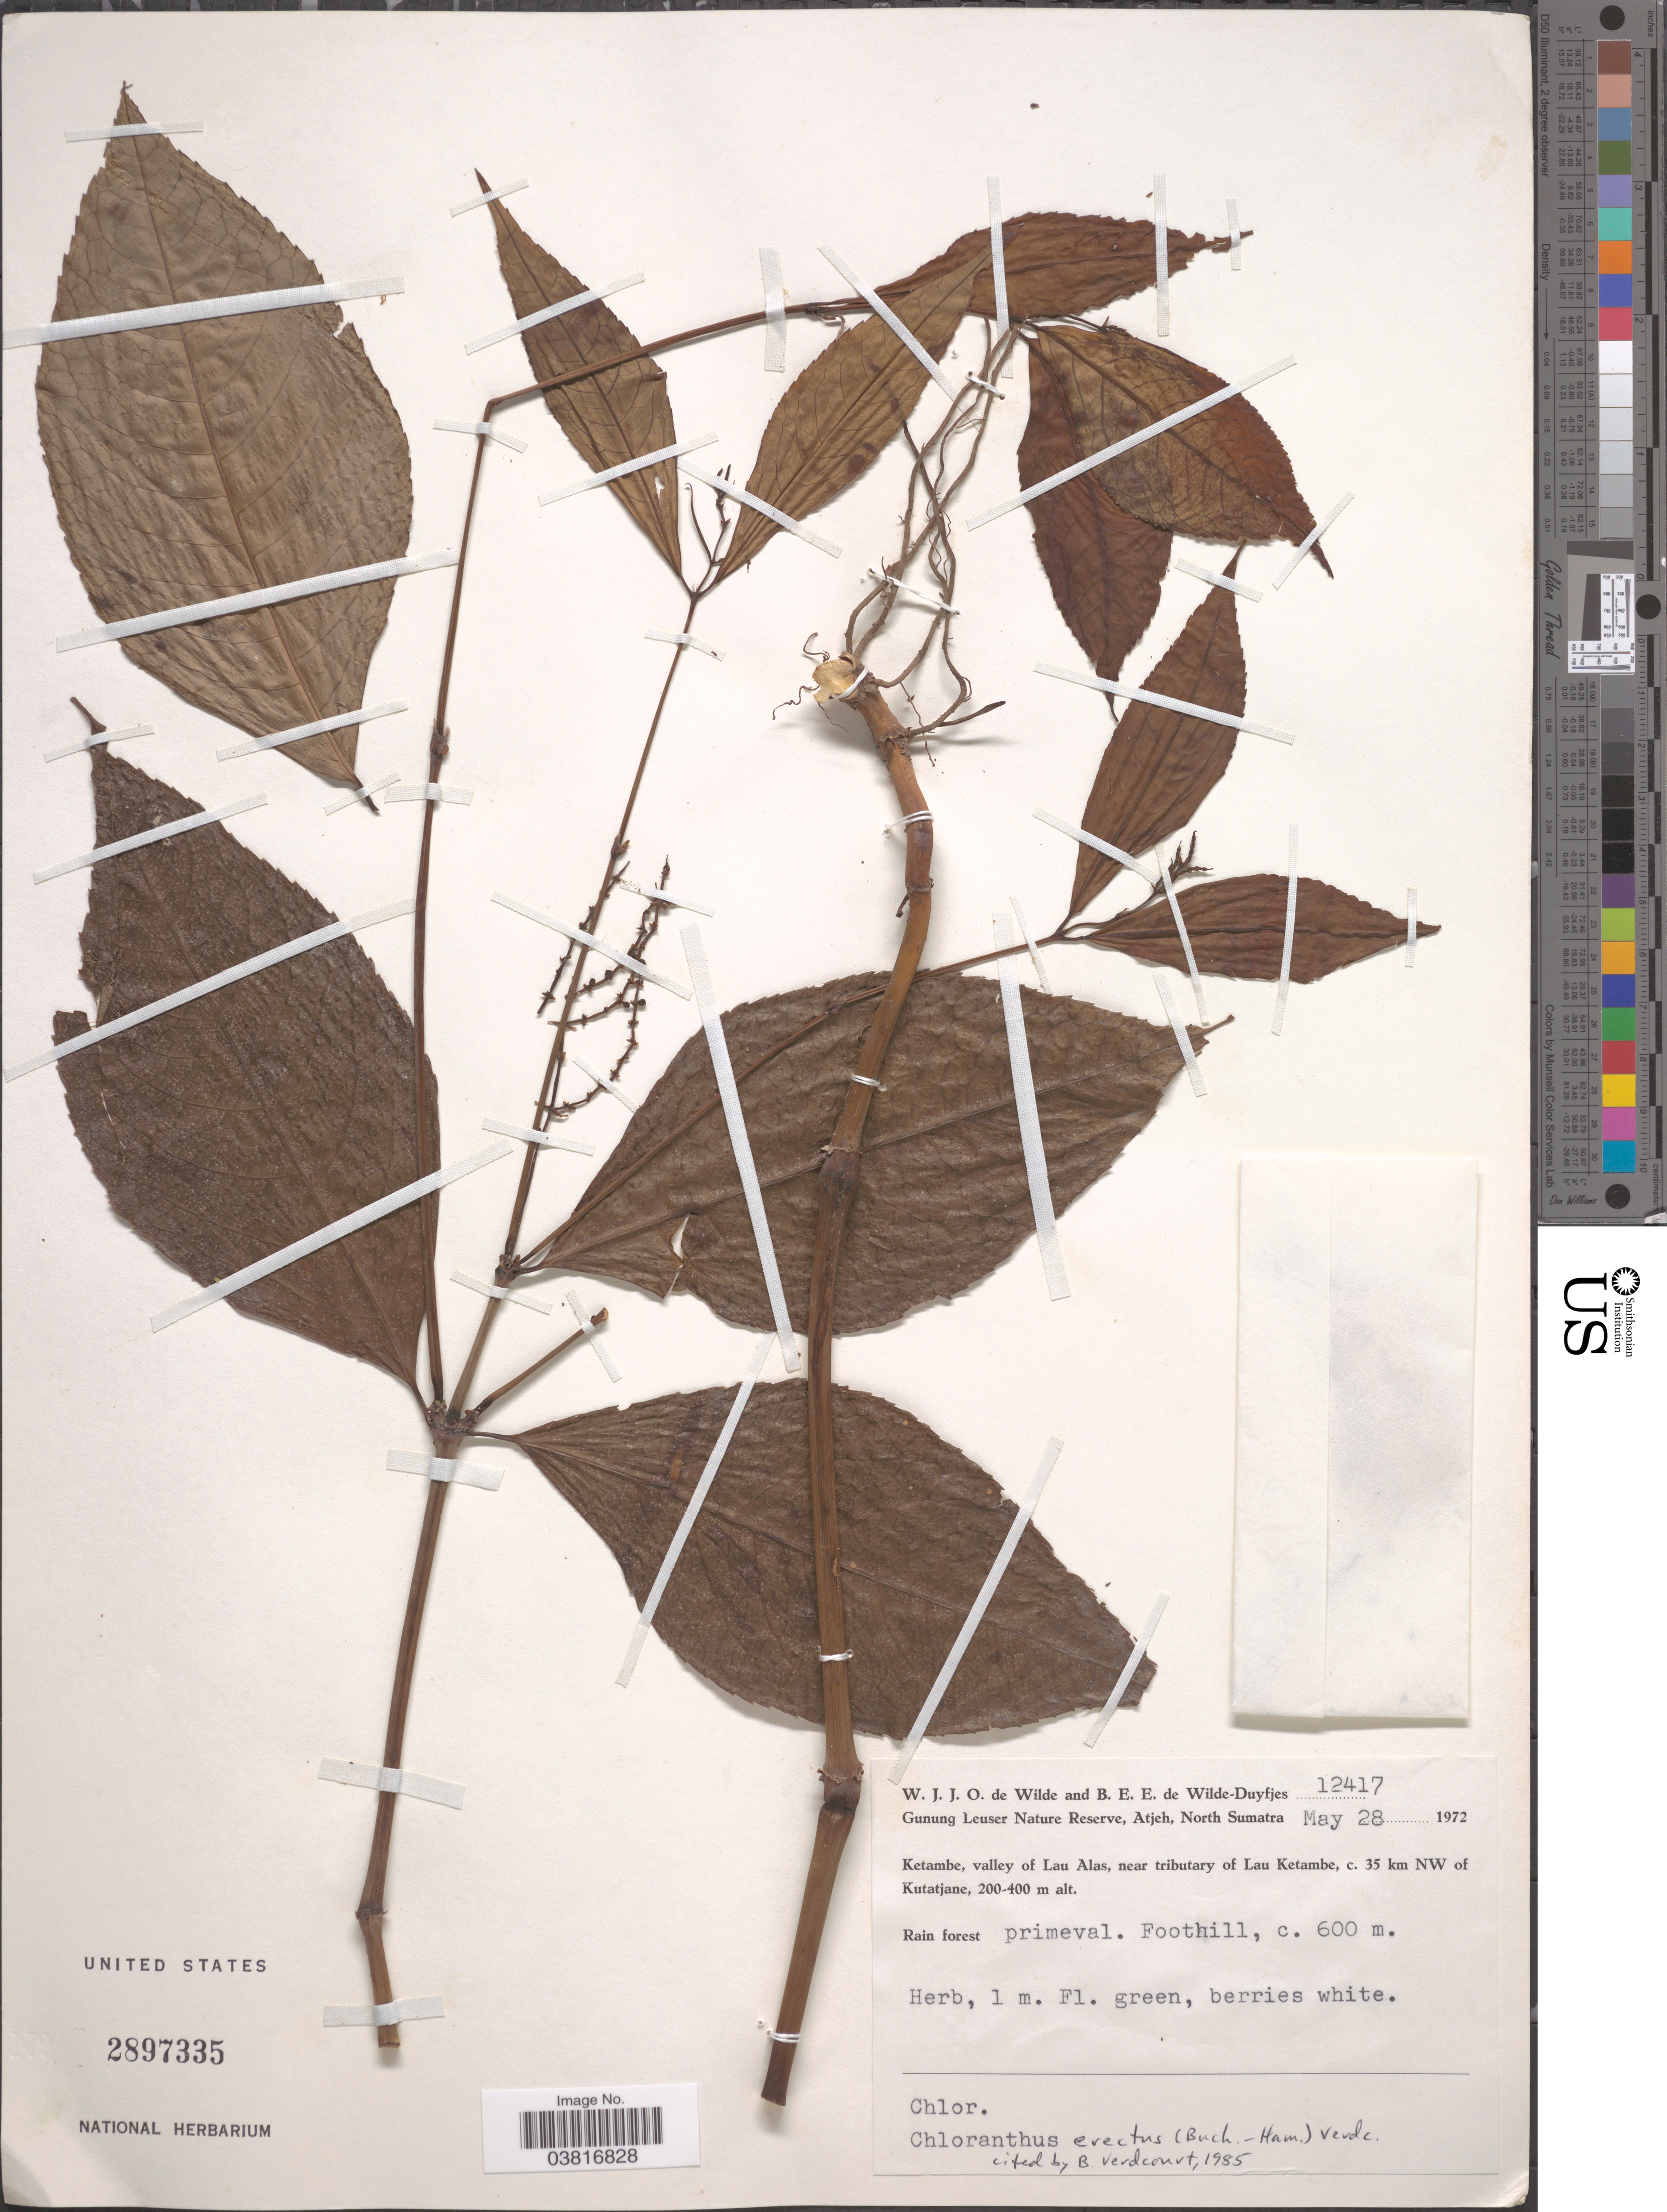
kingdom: Plantae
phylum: Tracheophyta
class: Magnoliopsida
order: Chloranthales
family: Chloranthaceae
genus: Chloranthus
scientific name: Chloranthus erectus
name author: (Buch.-Ham.) Verdc.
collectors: W. J. de Wilde & B. E. de Wilde-Duyfjes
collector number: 12417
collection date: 1972-05-28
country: Indonesia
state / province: Sumatra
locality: Gunung Leuser Nature Reserve, Atjeh, North Sumatra. Ketambe, valley of Lau Alas, near tributary of Lau Ketambe, c. 35 km NW of Kutatjane. Foothill.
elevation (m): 600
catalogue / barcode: US 2897335